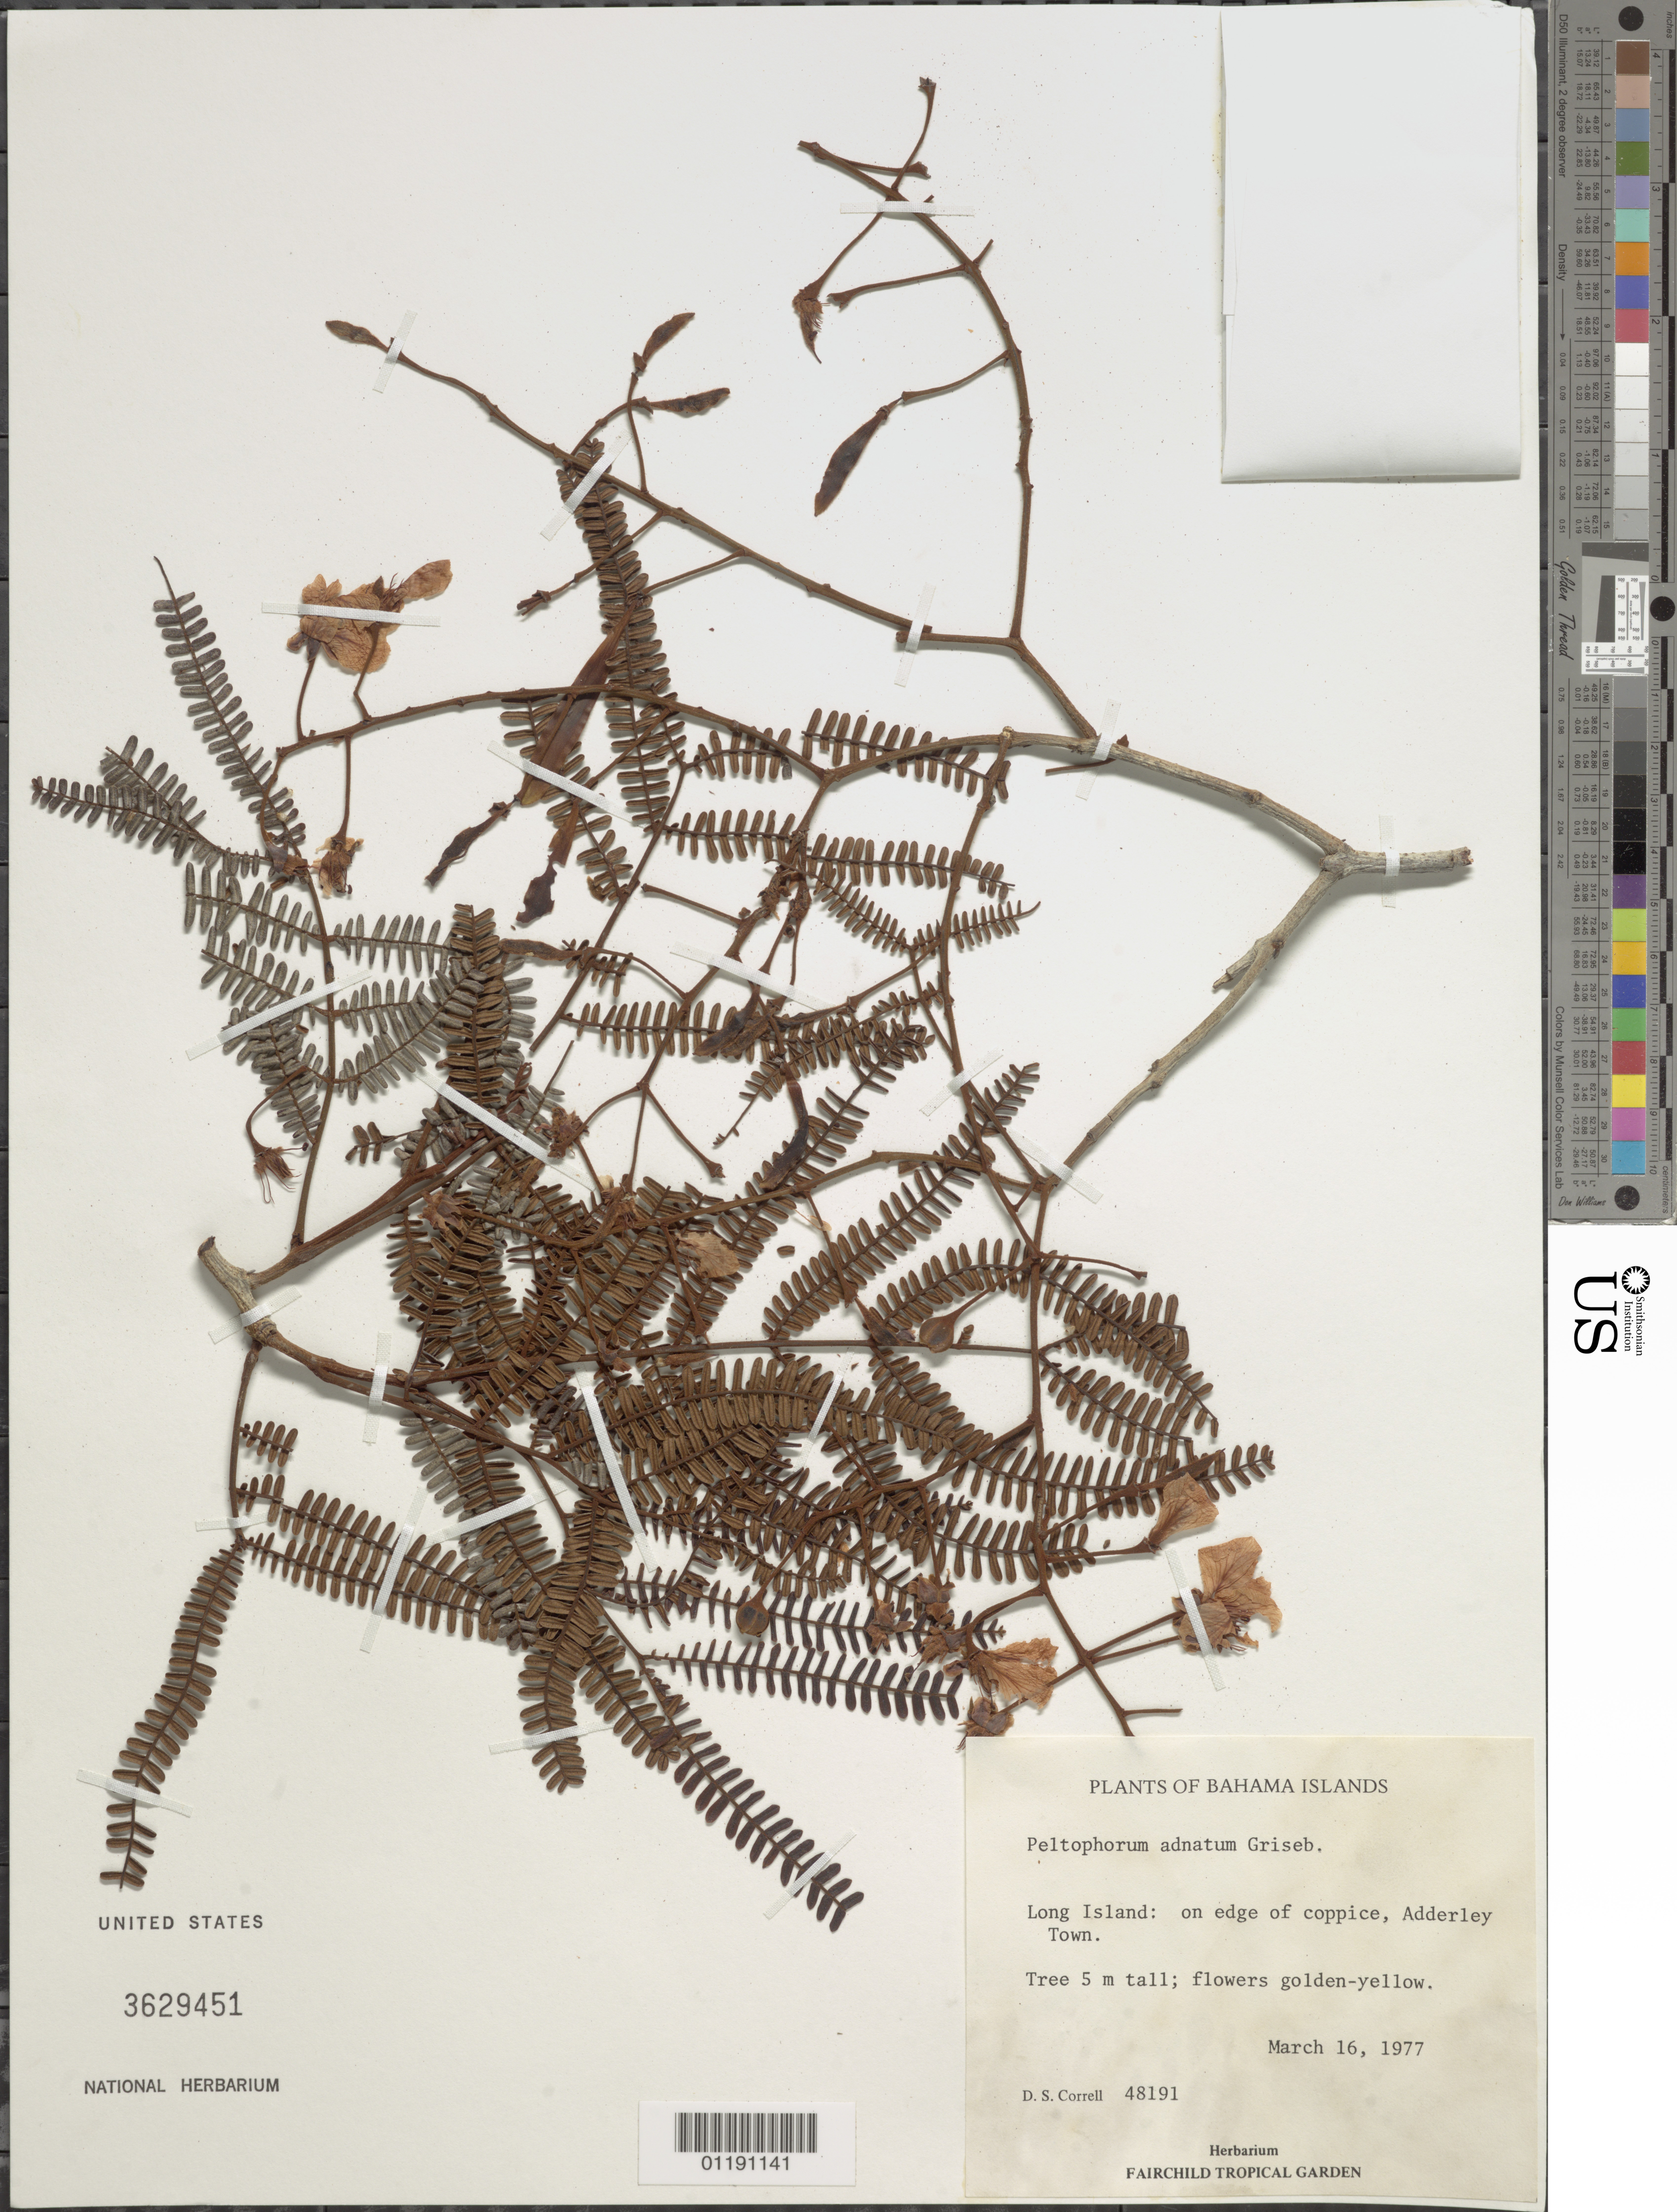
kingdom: Plantae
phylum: Tracheophyta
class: Magnoliopsida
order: Fabales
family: Fabaceae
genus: Peltophorum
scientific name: Peltophorum adnatum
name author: Griseb.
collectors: D. S. Correll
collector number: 48191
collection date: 1977-03-16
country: Bahamas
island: Long Island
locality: On edge of coppice, Adderly Town.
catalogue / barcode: US 3629451